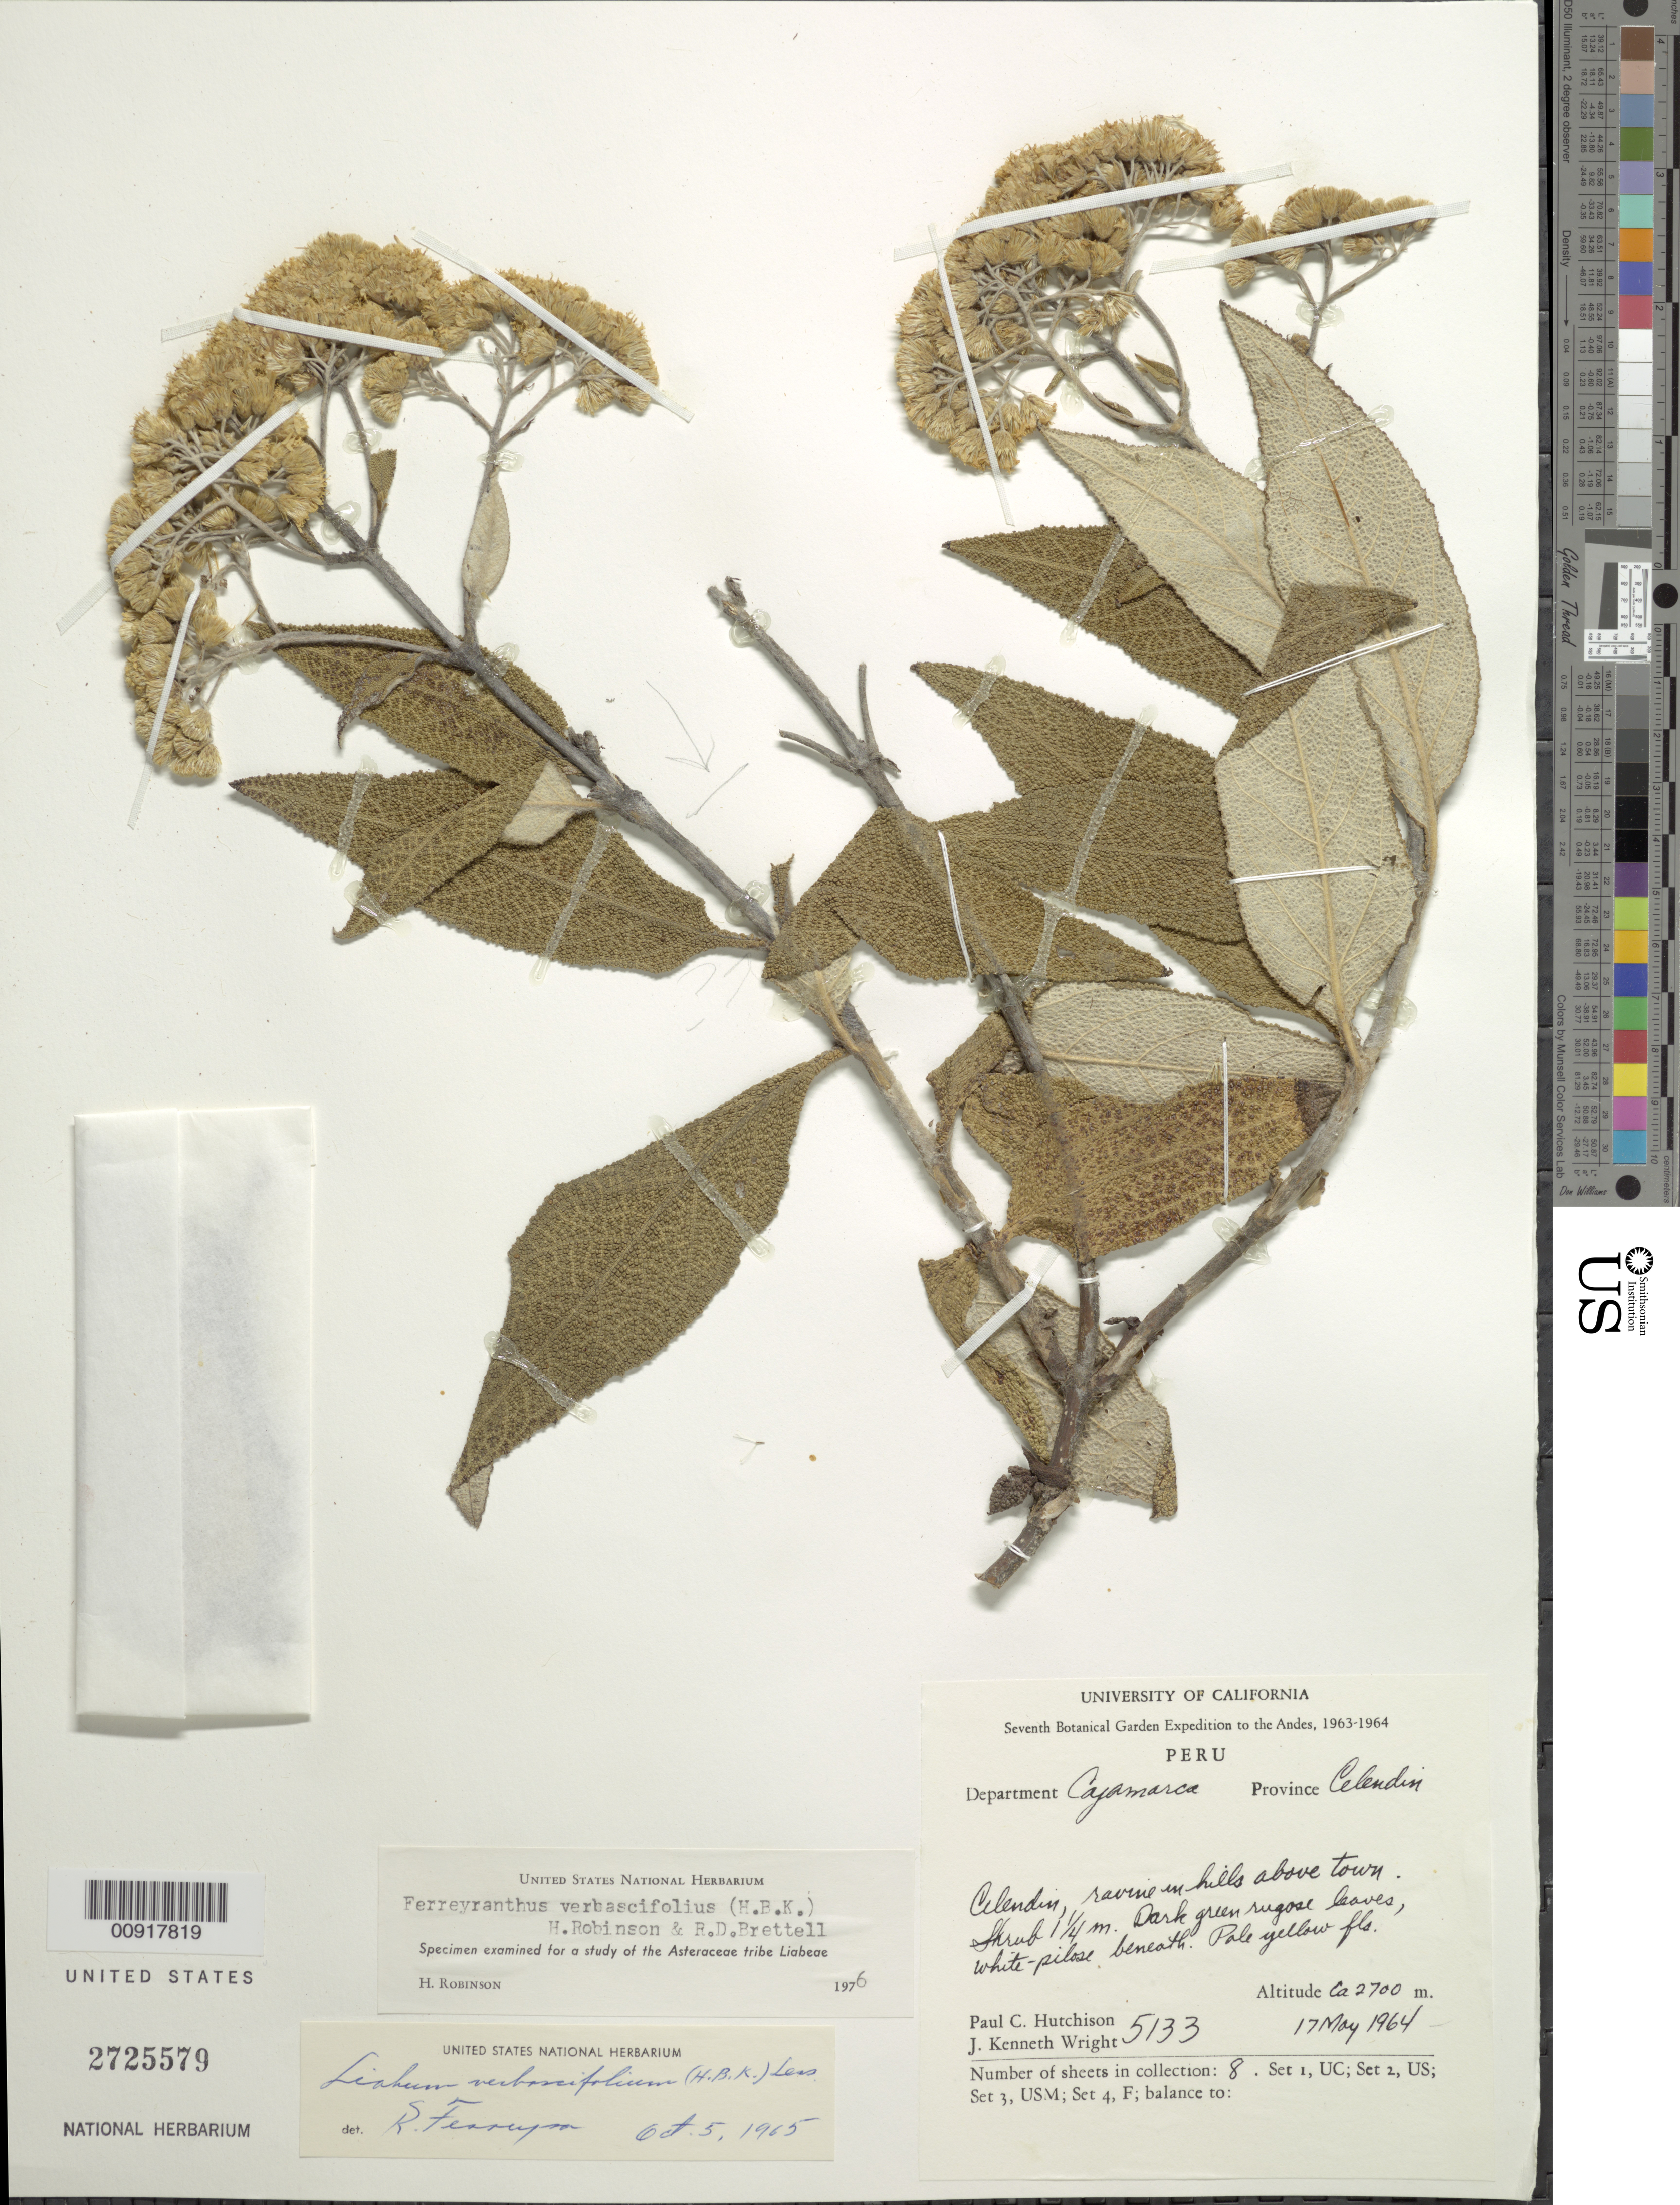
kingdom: Plantae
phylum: Tracheophyta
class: Magnoliopsida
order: Asterales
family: Asteraceae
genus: Ferreyranthus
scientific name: Ferreyranthus verbascifolius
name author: (Kunth) H. Rob. & Brettell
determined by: Dillon, M. O.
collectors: P. C. Hutchison & J. K. Wright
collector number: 5133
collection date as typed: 17 May 1964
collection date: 1964-05-17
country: Peru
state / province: Cajamarca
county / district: Celendín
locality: Celendín, hills above & N of town.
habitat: Ravine in hills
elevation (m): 2700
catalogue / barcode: US 2725579